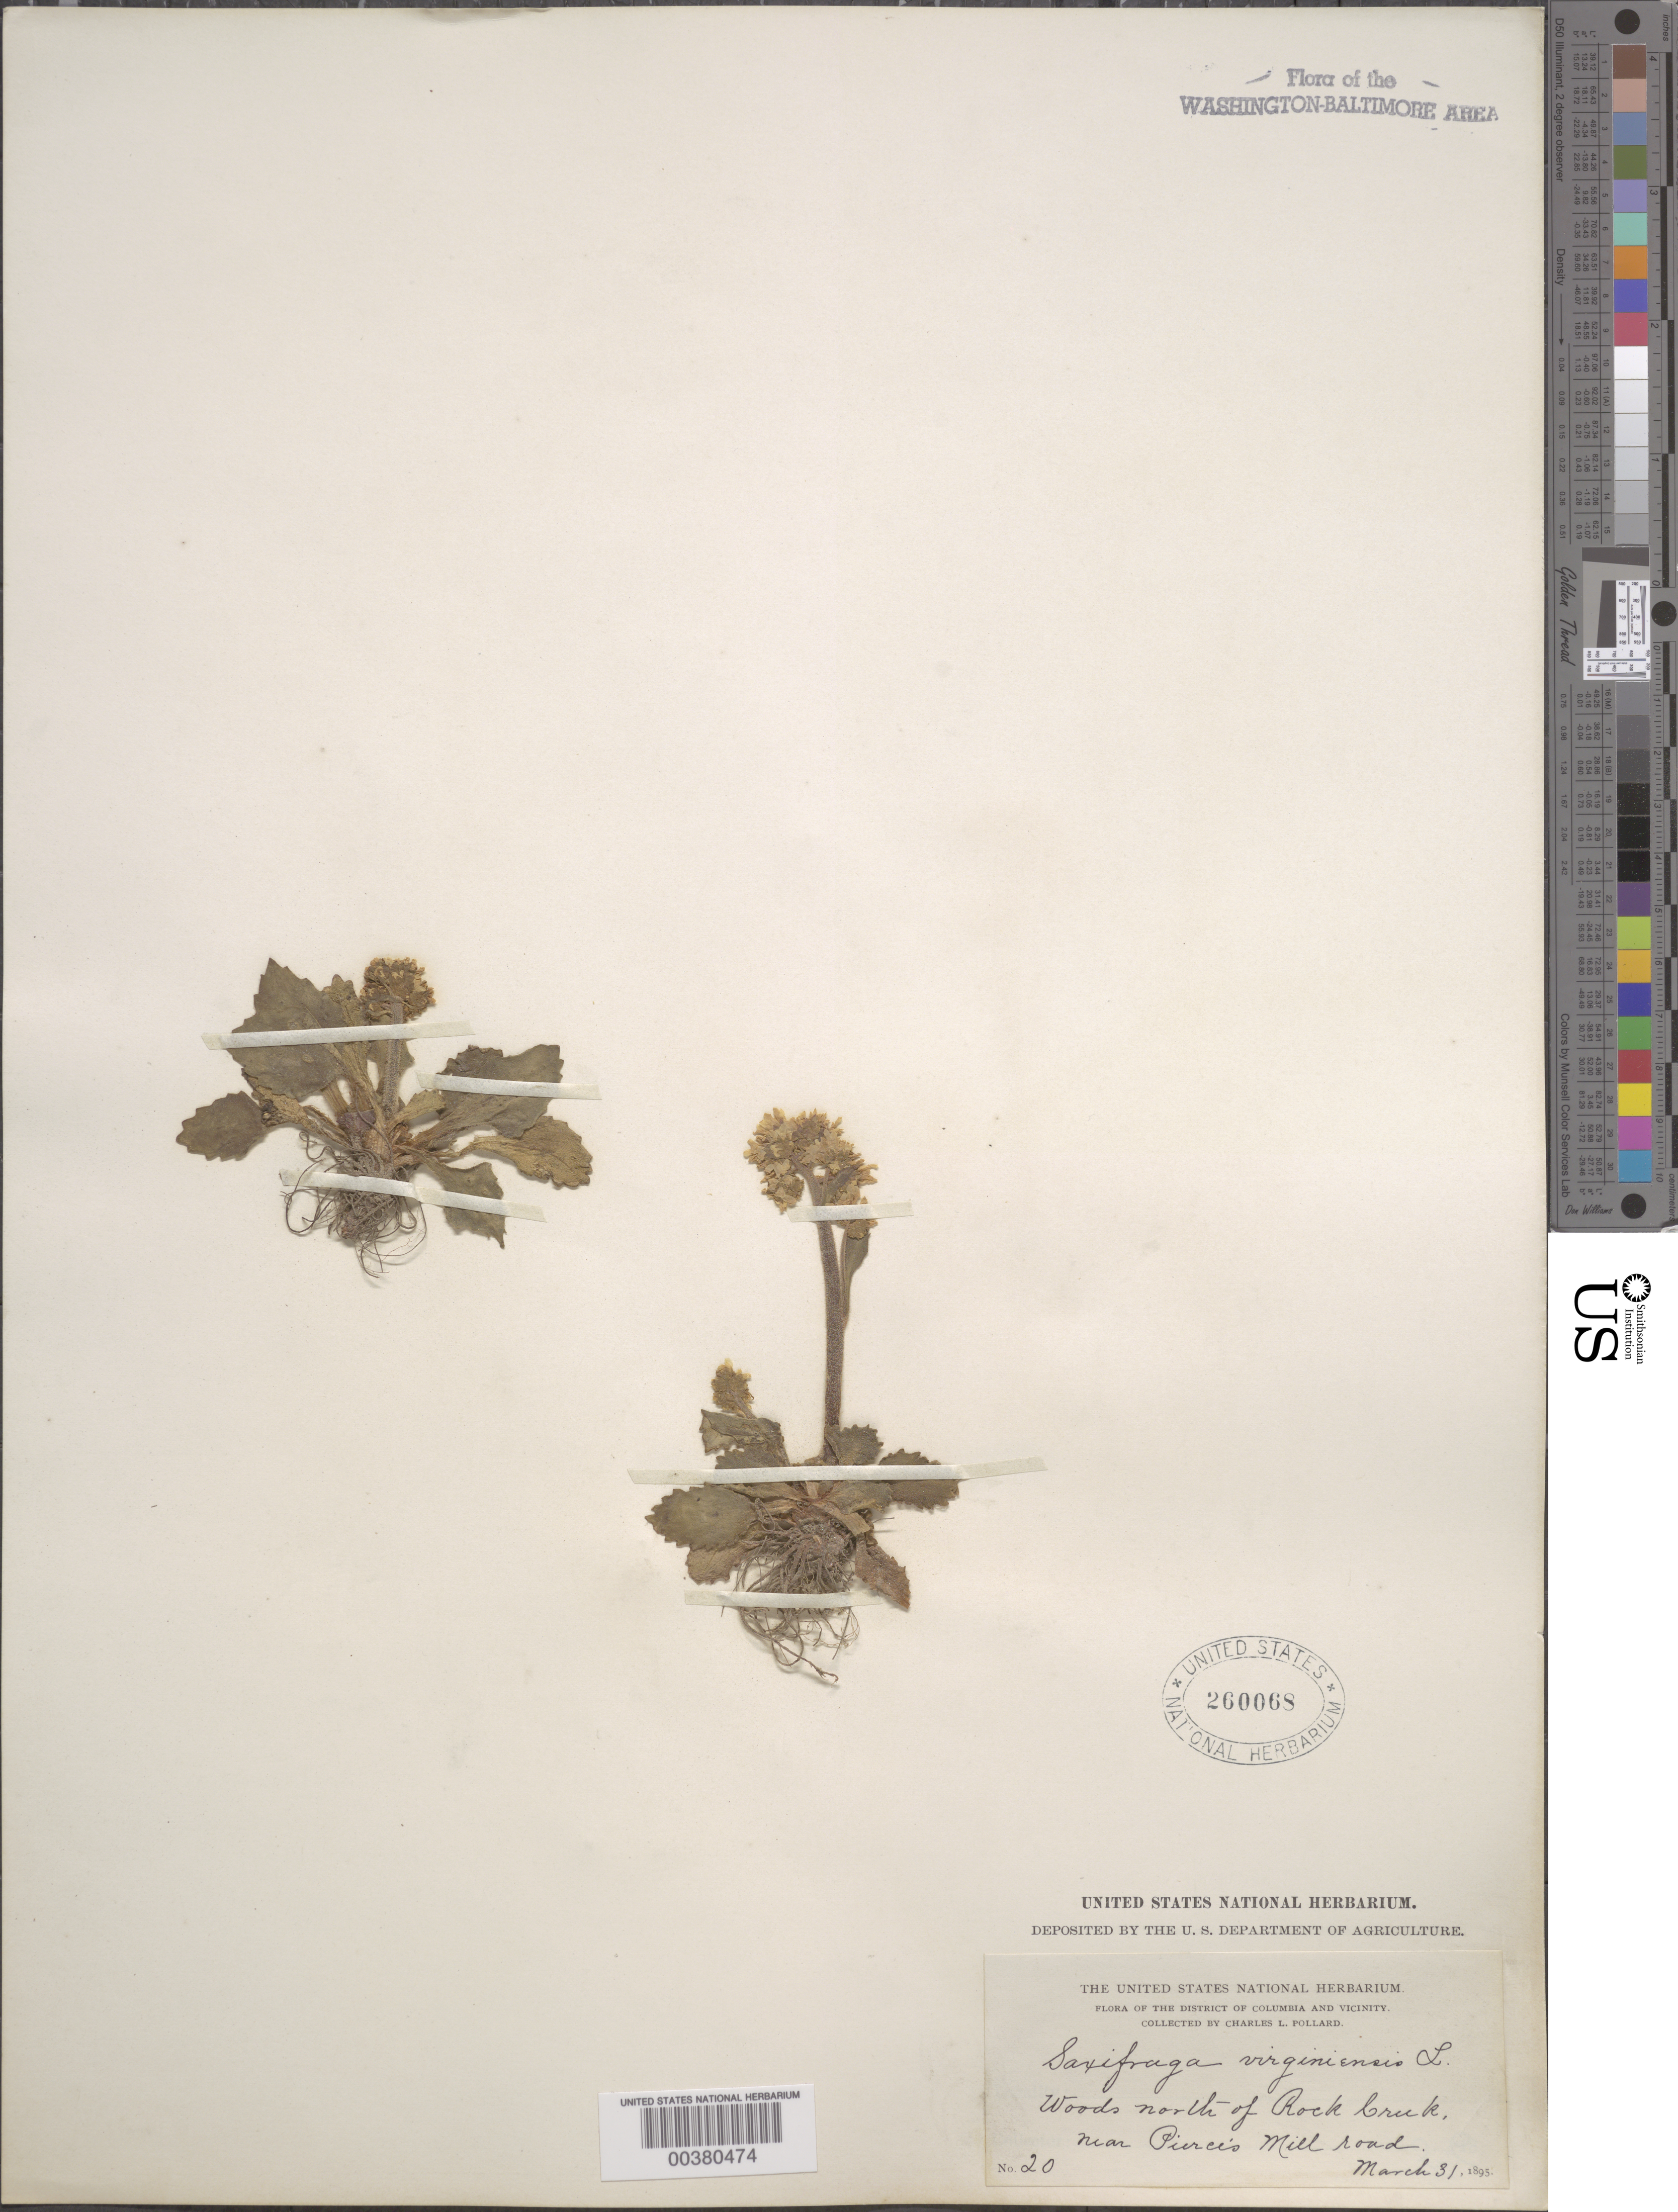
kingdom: Plantae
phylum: Tracheophyta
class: Magnoliopsida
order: Saxifragales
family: Saxifragaceae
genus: Micranthes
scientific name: Micranthes virginiensis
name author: (Michx.) Small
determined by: Strong, Mark T., (BOT), Smithsonian Institution - National Museum of Natural History (UNITED STATES)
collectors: C. L. Pollard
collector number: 20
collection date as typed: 31 Mar 1895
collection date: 1895-03-31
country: United States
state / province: District of Columbia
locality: North of Rock Creek near Pierce's Mill Rd. Rock Creek Park and Vicinity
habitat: Woods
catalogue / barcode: US 260068